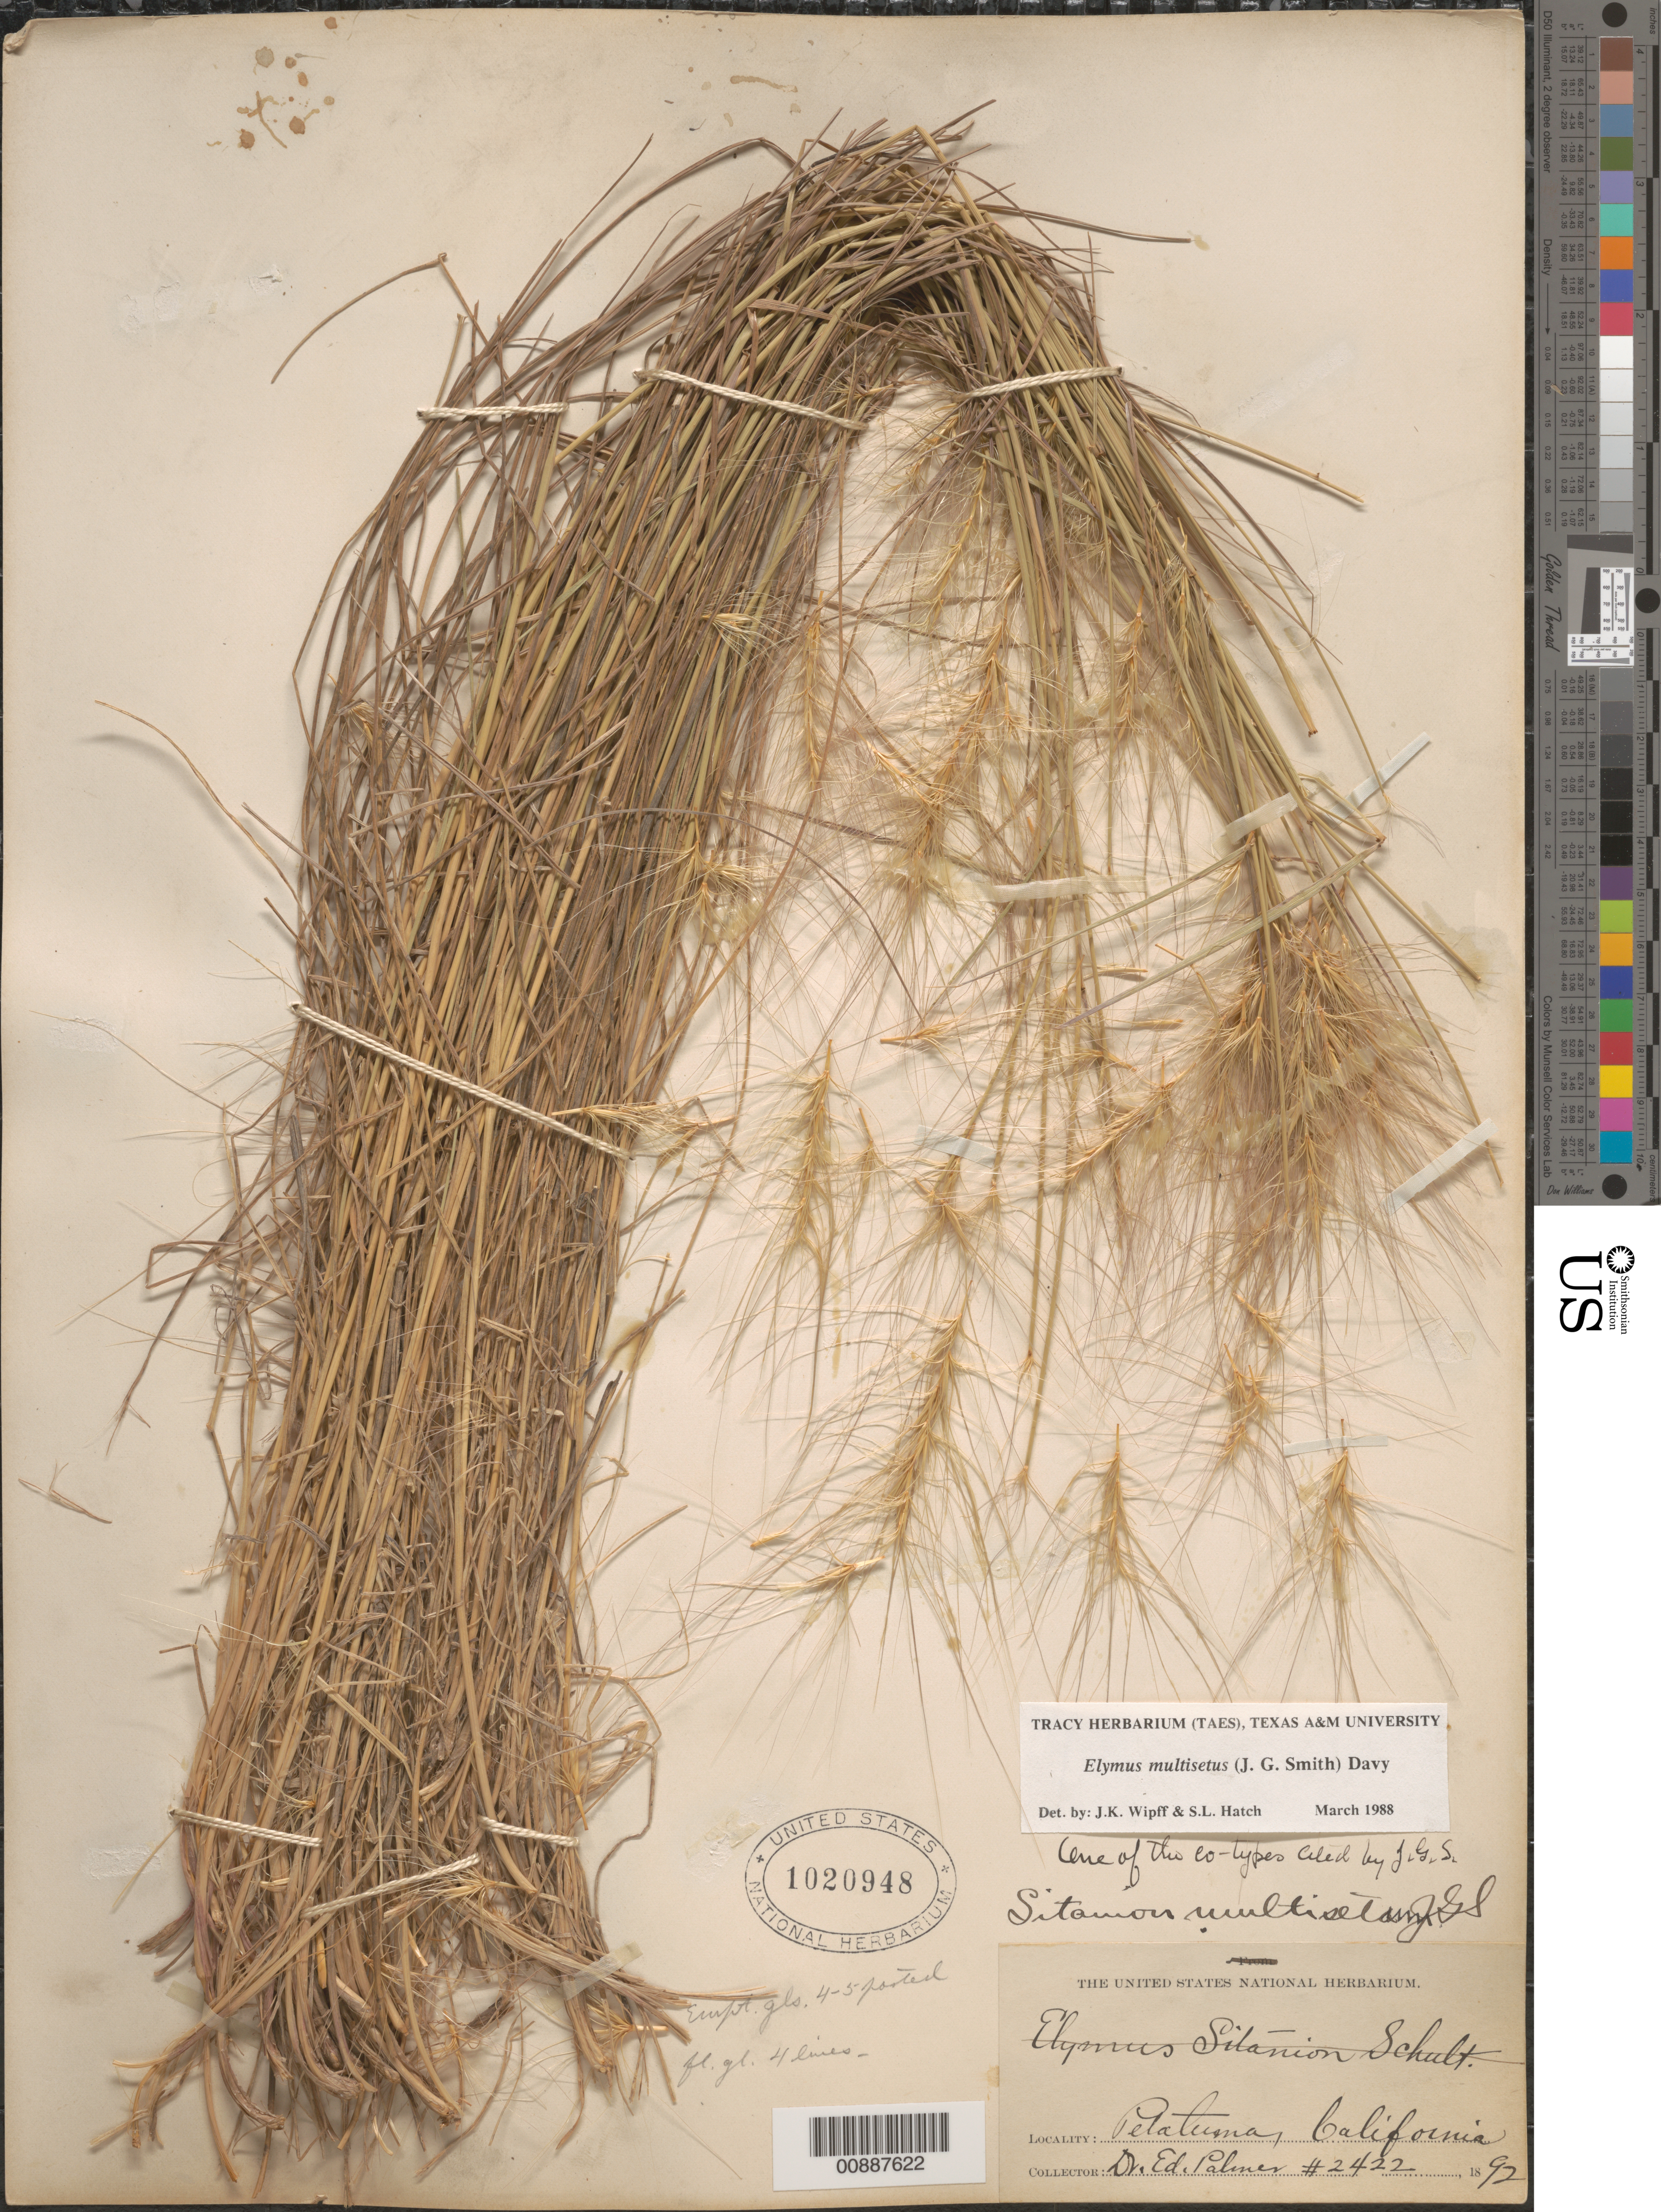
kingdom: Plantae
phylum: Tracheophyta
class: Liliopsida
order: Poales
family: Poaceae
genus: Elymus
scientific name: Elymus multisetus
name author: (J.G. Sm.) Burtt Davy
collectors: E. Palmer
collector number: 2422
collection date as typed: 1892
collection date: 1892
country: United States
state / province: California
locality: Petaluma, California.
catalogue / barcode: US 1020948